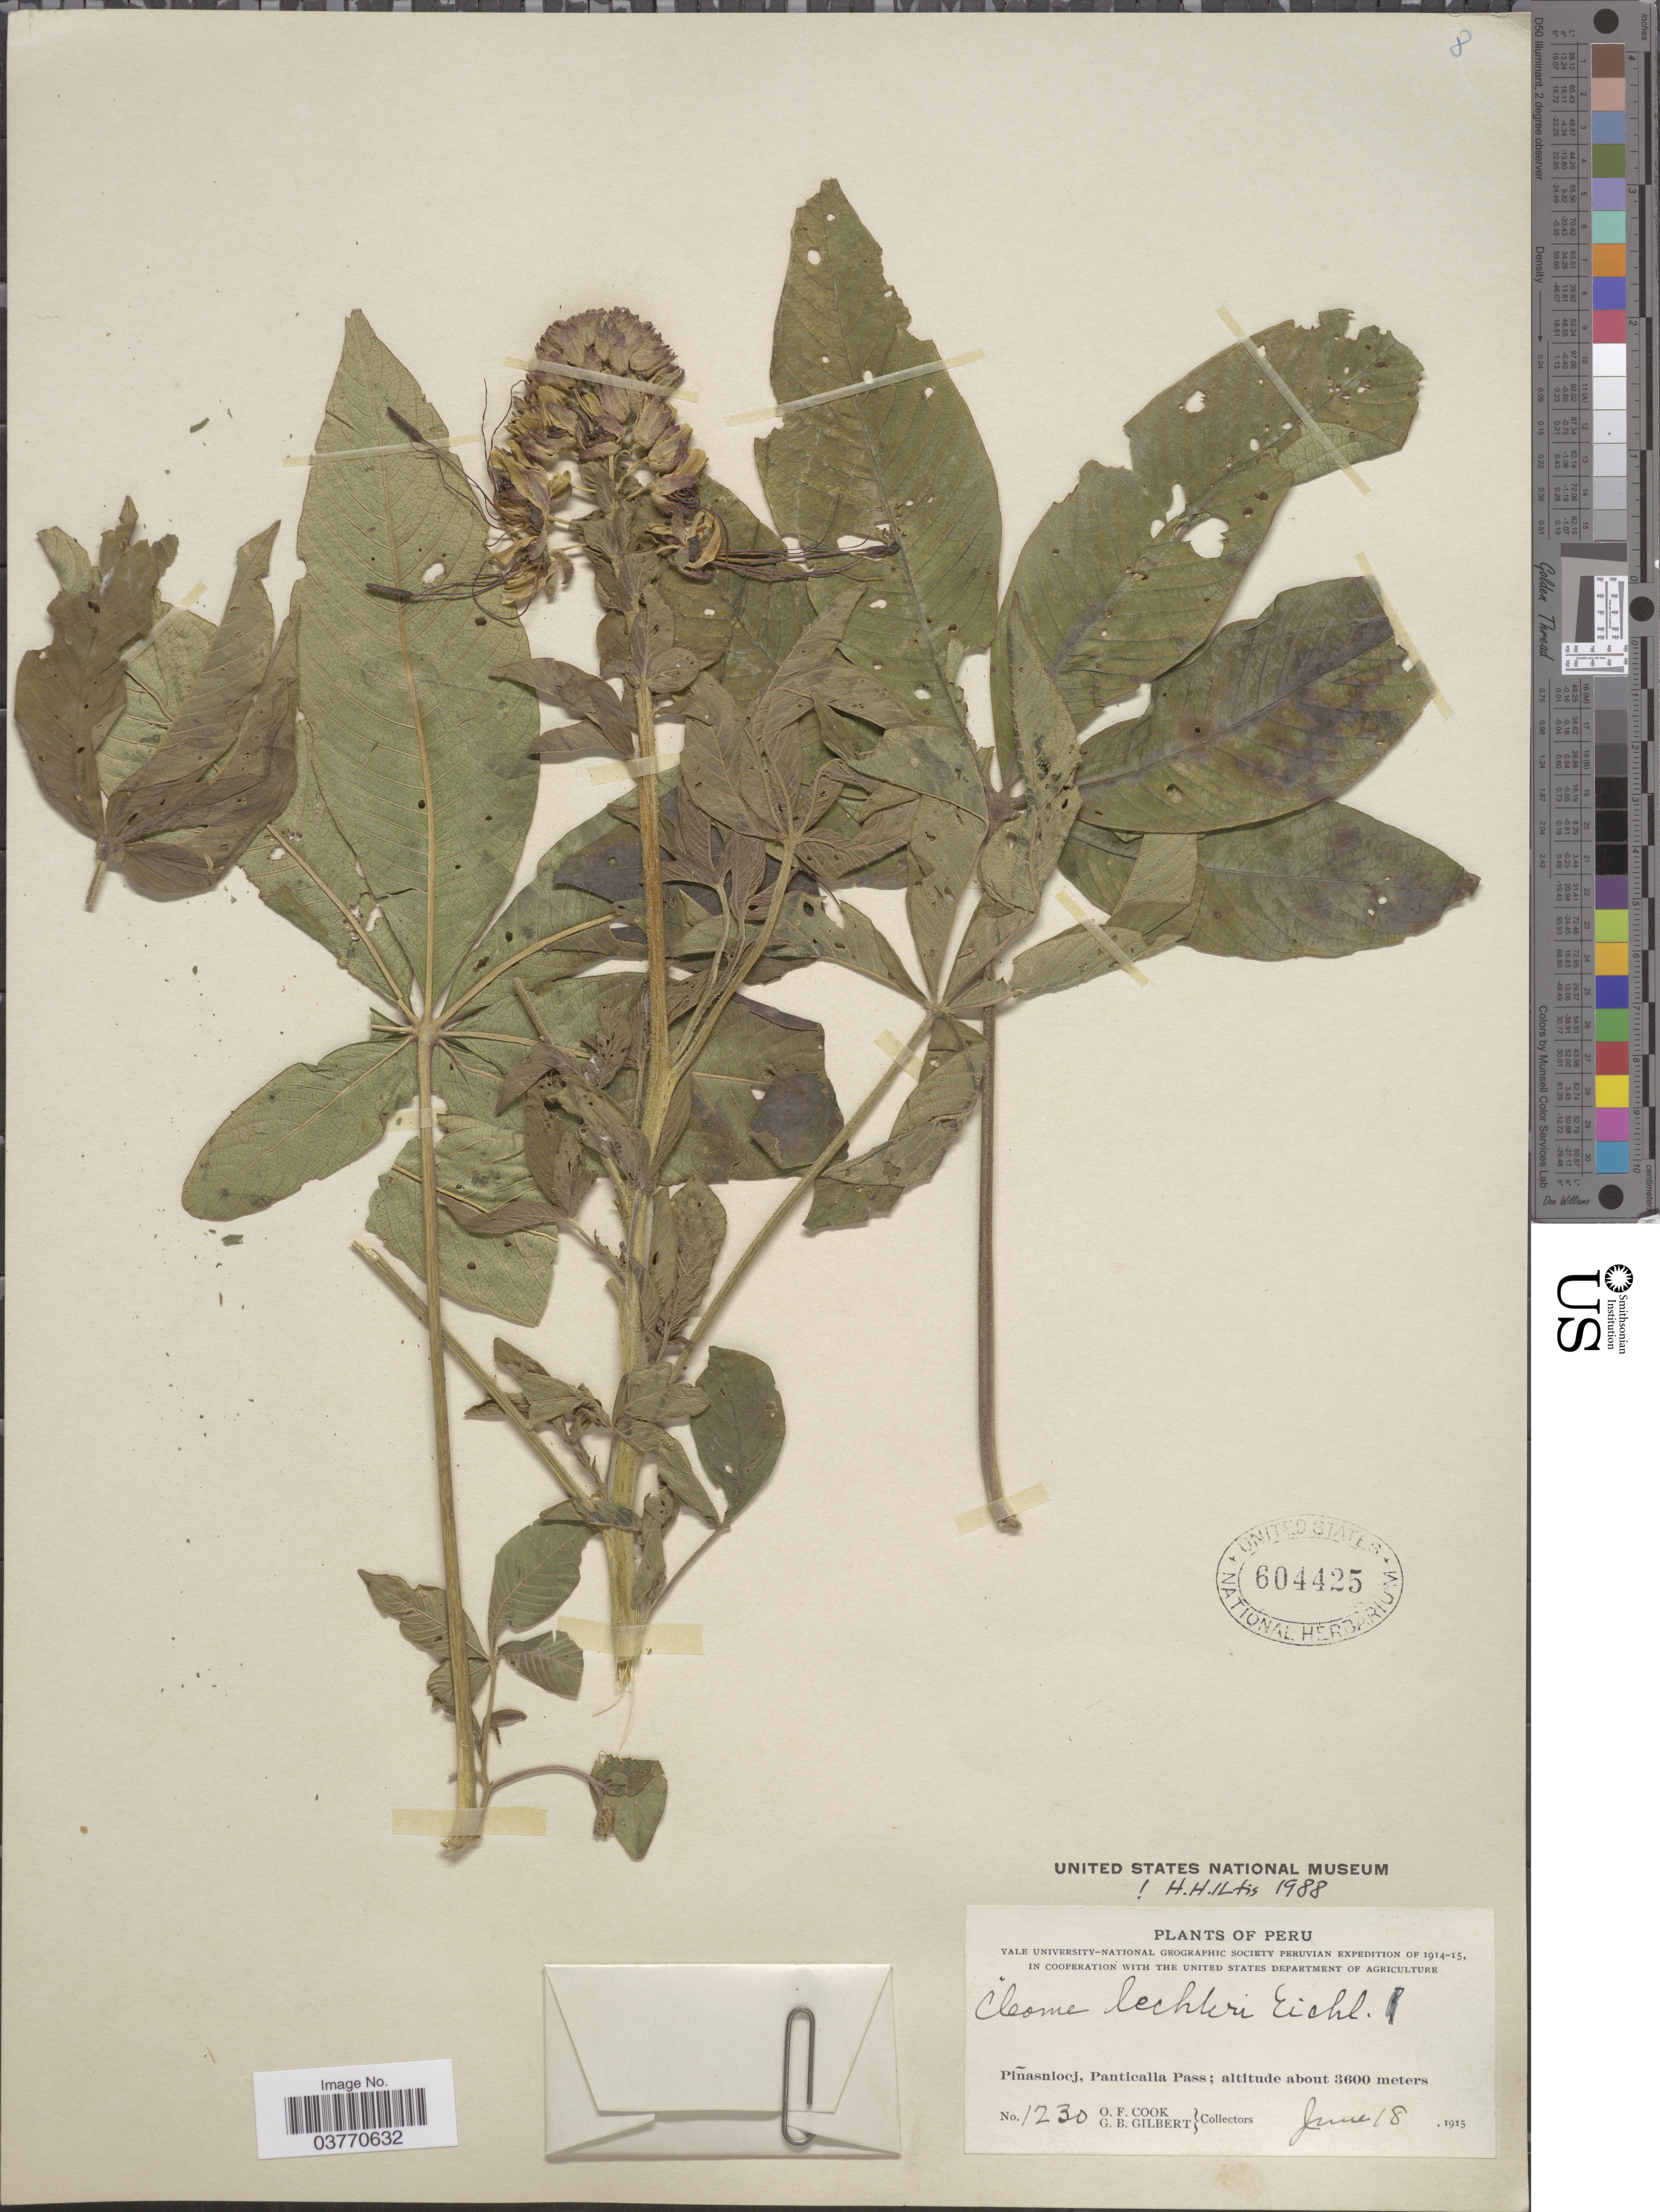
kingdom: Plantae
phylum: Tracheophyta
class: Magnoliopsida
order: Brassicales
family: Cleomaceae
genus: Andinocleome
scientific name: Andinocleome lechleri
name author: (Eichler) Iltis & Cochrane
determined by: Strong, M. T., (US), Smithsonian Institution - National Museum of Natural History (UNITED STATES)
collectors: O. F. Cook & G. B. Gilbert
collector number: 1230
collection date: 1915-06-18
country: Peru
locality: Piñasniocj, Panticalla Pass.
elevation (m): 3600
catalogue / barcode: US 604425